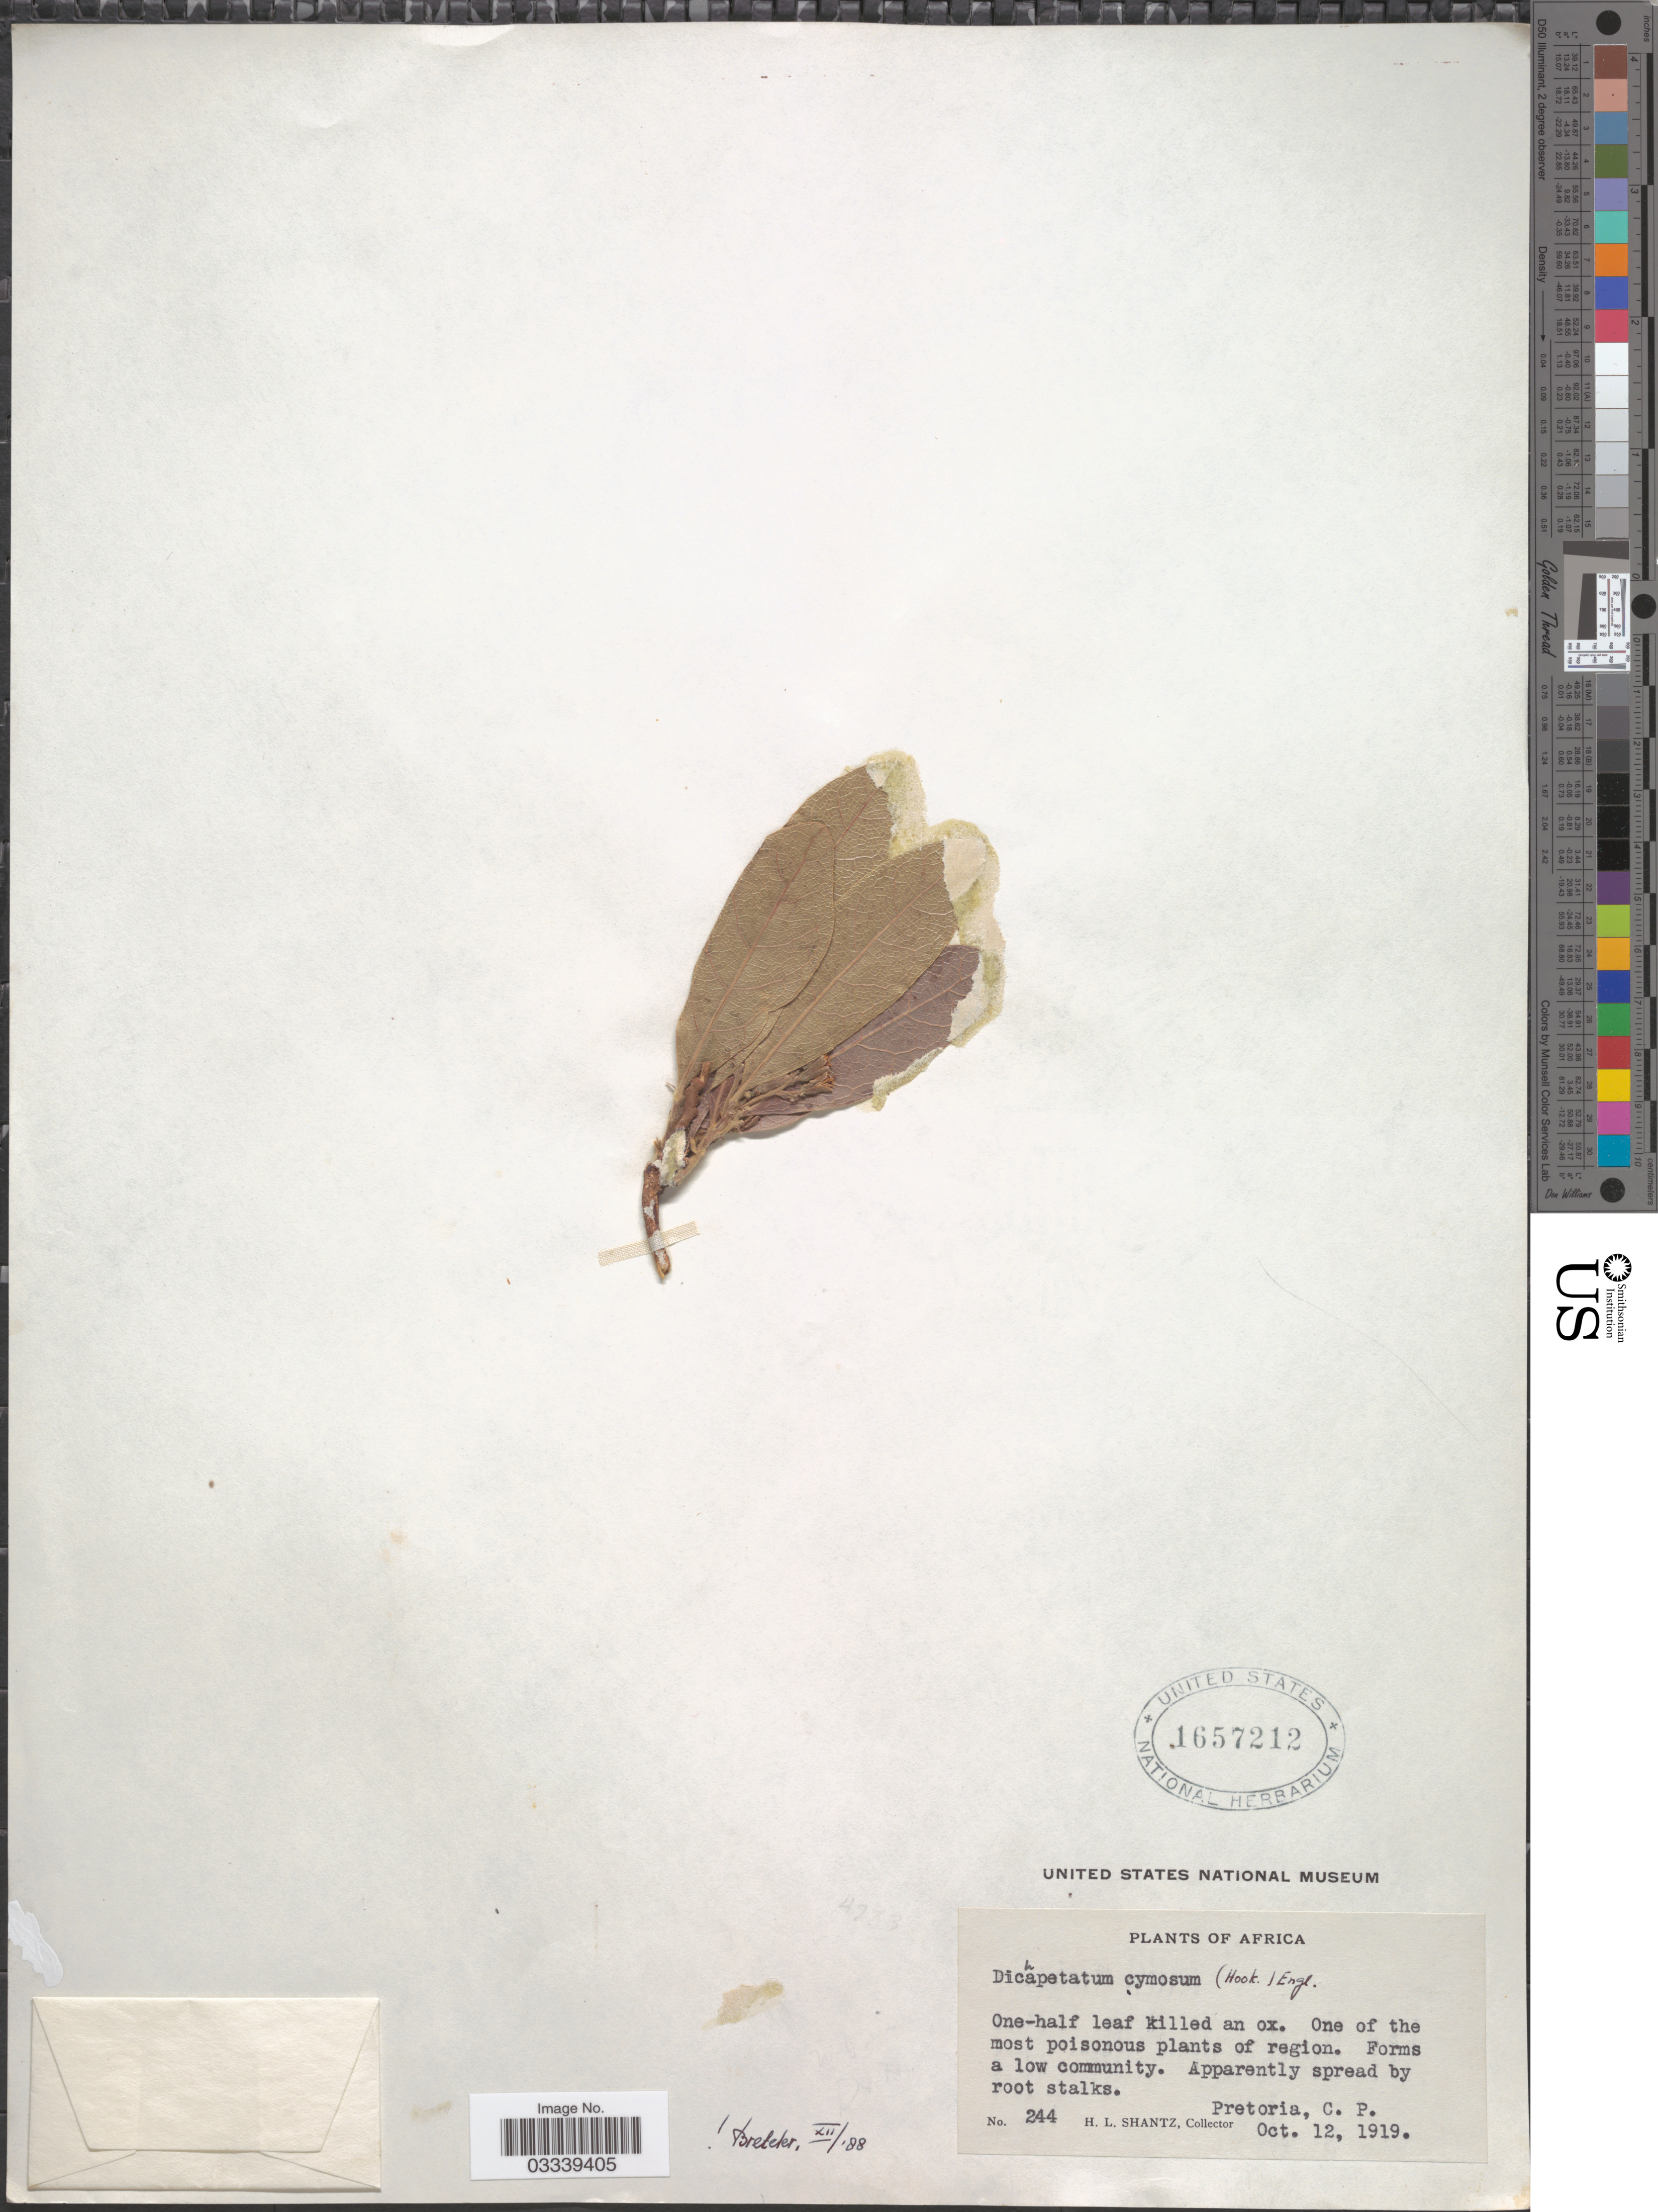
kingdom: Plantae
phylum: Tracheophyta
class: Magnoliopsida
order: Malpighiales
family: Dichapetalaceae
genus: Dichapetalum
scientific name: Dichapetalum cymosum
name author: (Hook.) Engl.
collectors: H. Shantz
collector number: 244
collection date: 1919-10-12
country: South Africa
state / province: Gauteng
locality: Africa, Pretoria, C.P.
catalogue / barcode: US 1657212